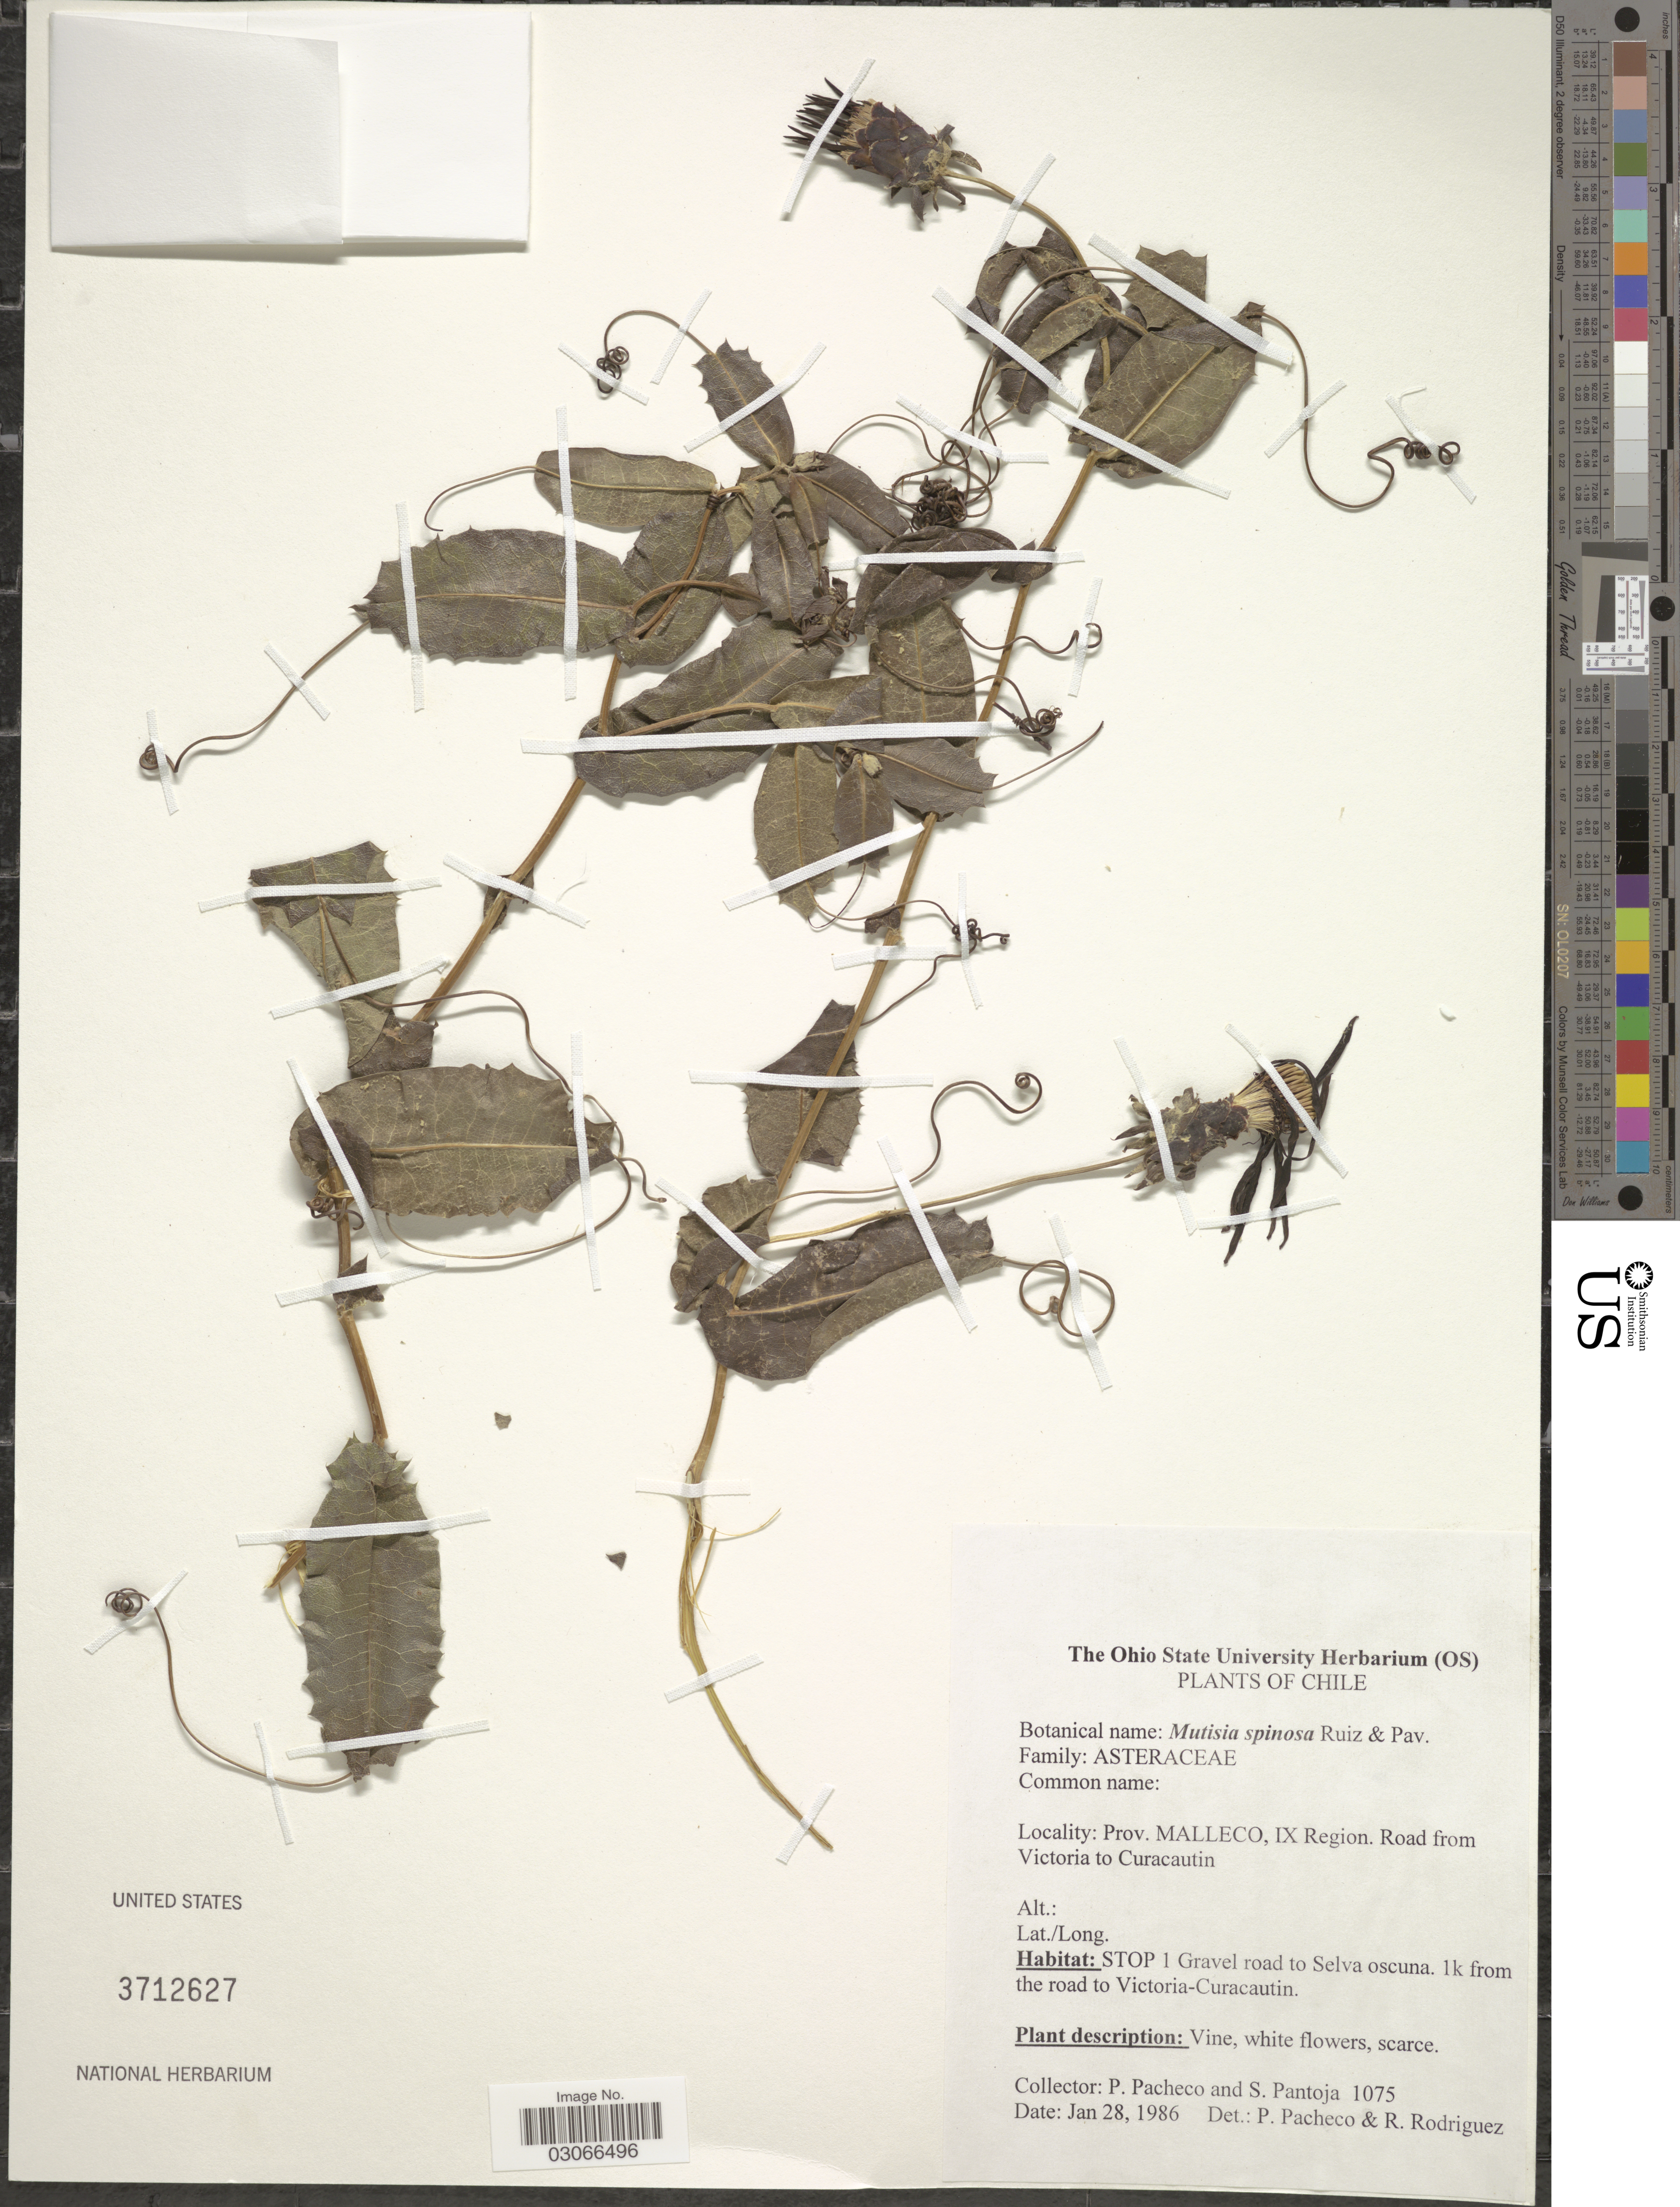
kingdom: Plantae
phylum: Tracheophyta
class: Magnoliopsida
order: Asterales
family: Asteraceae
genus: Mutisia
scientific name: Mutisia spinosa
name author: Ruiz & Pav.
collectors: P. Pacheco & S. PANTOJA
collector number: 1075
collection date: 1986-01-28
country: Chile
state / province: Araucanía (IX)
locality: Prov. Malleco, IX Region. Road from Victoria to Curacautin. Stop 1 Gravel road to Selva oscuna. 1 k from the road to Victoria-Curacautin.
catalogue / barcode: US 3712627